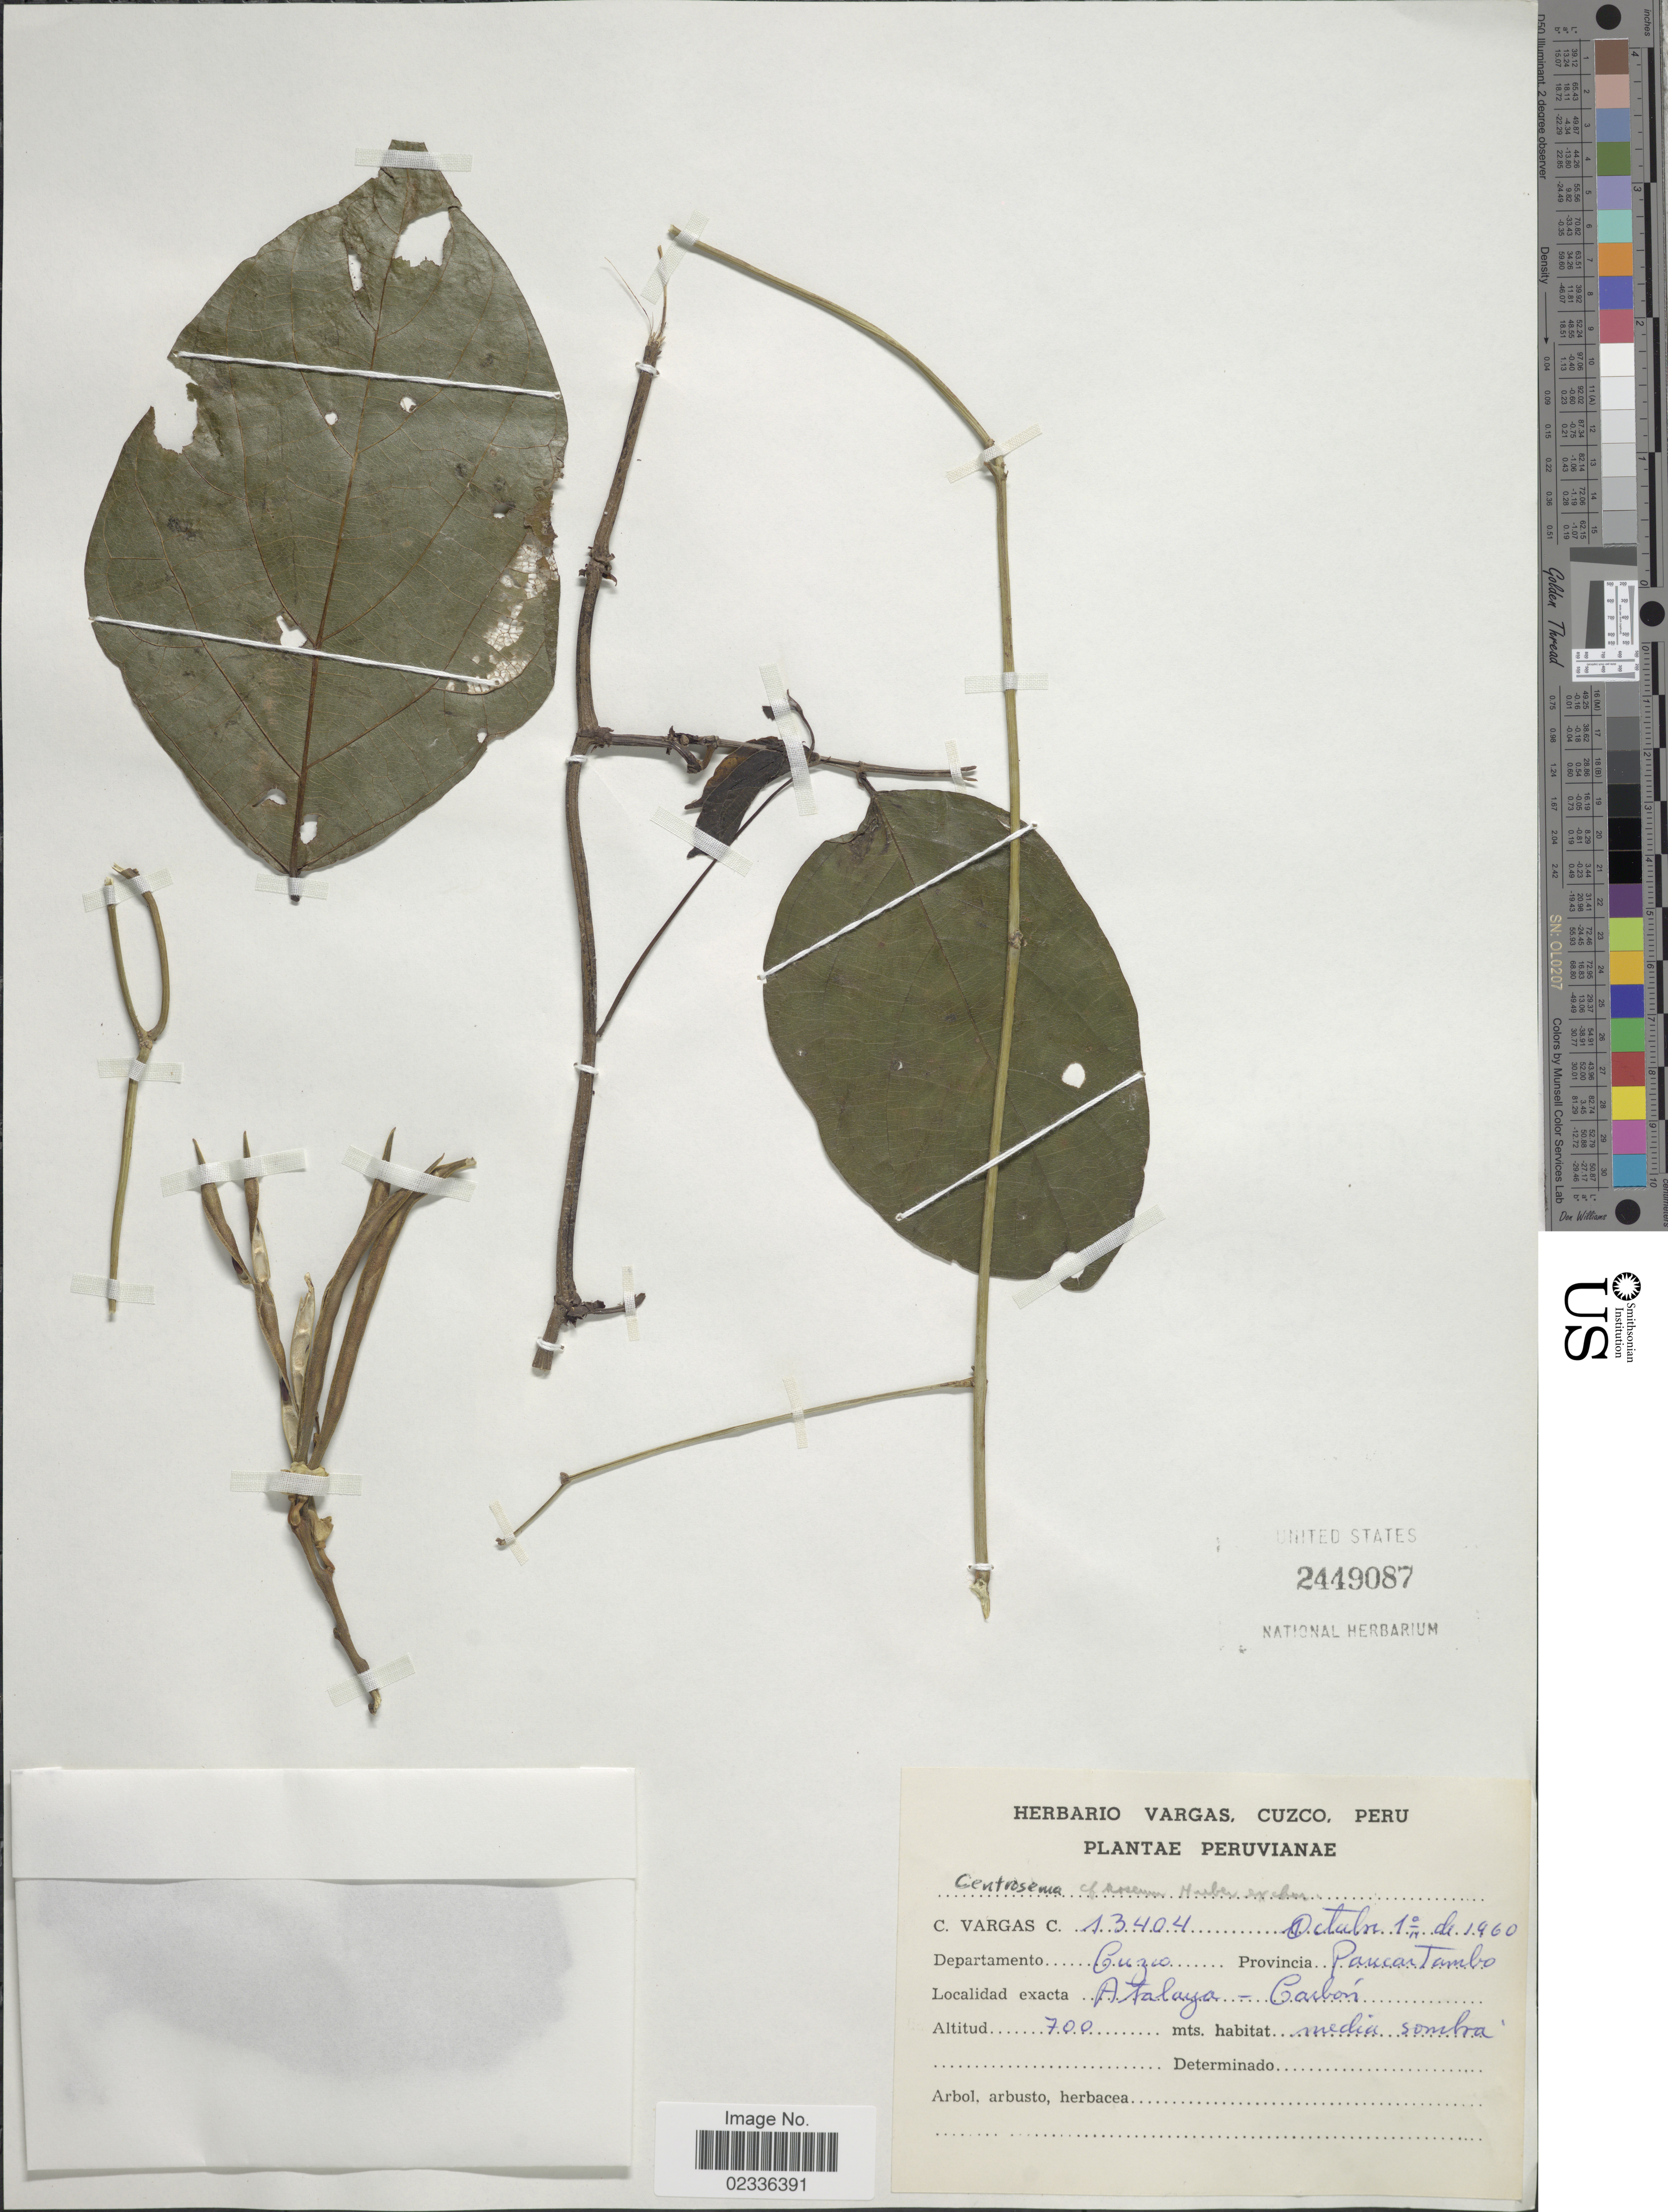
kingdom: Plantae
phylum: Tracheophyta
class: Magnoliopsida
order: Fabales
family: Fabaceae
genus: Centrosema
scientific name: Centrosema sp.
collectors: C. Vargas Calderón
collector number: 13404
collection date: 1960-10-01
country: Peru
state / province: Cusco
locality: Provincia Paucartambo, Atalaya-Carbón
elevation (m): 700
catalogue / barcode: US 2449087